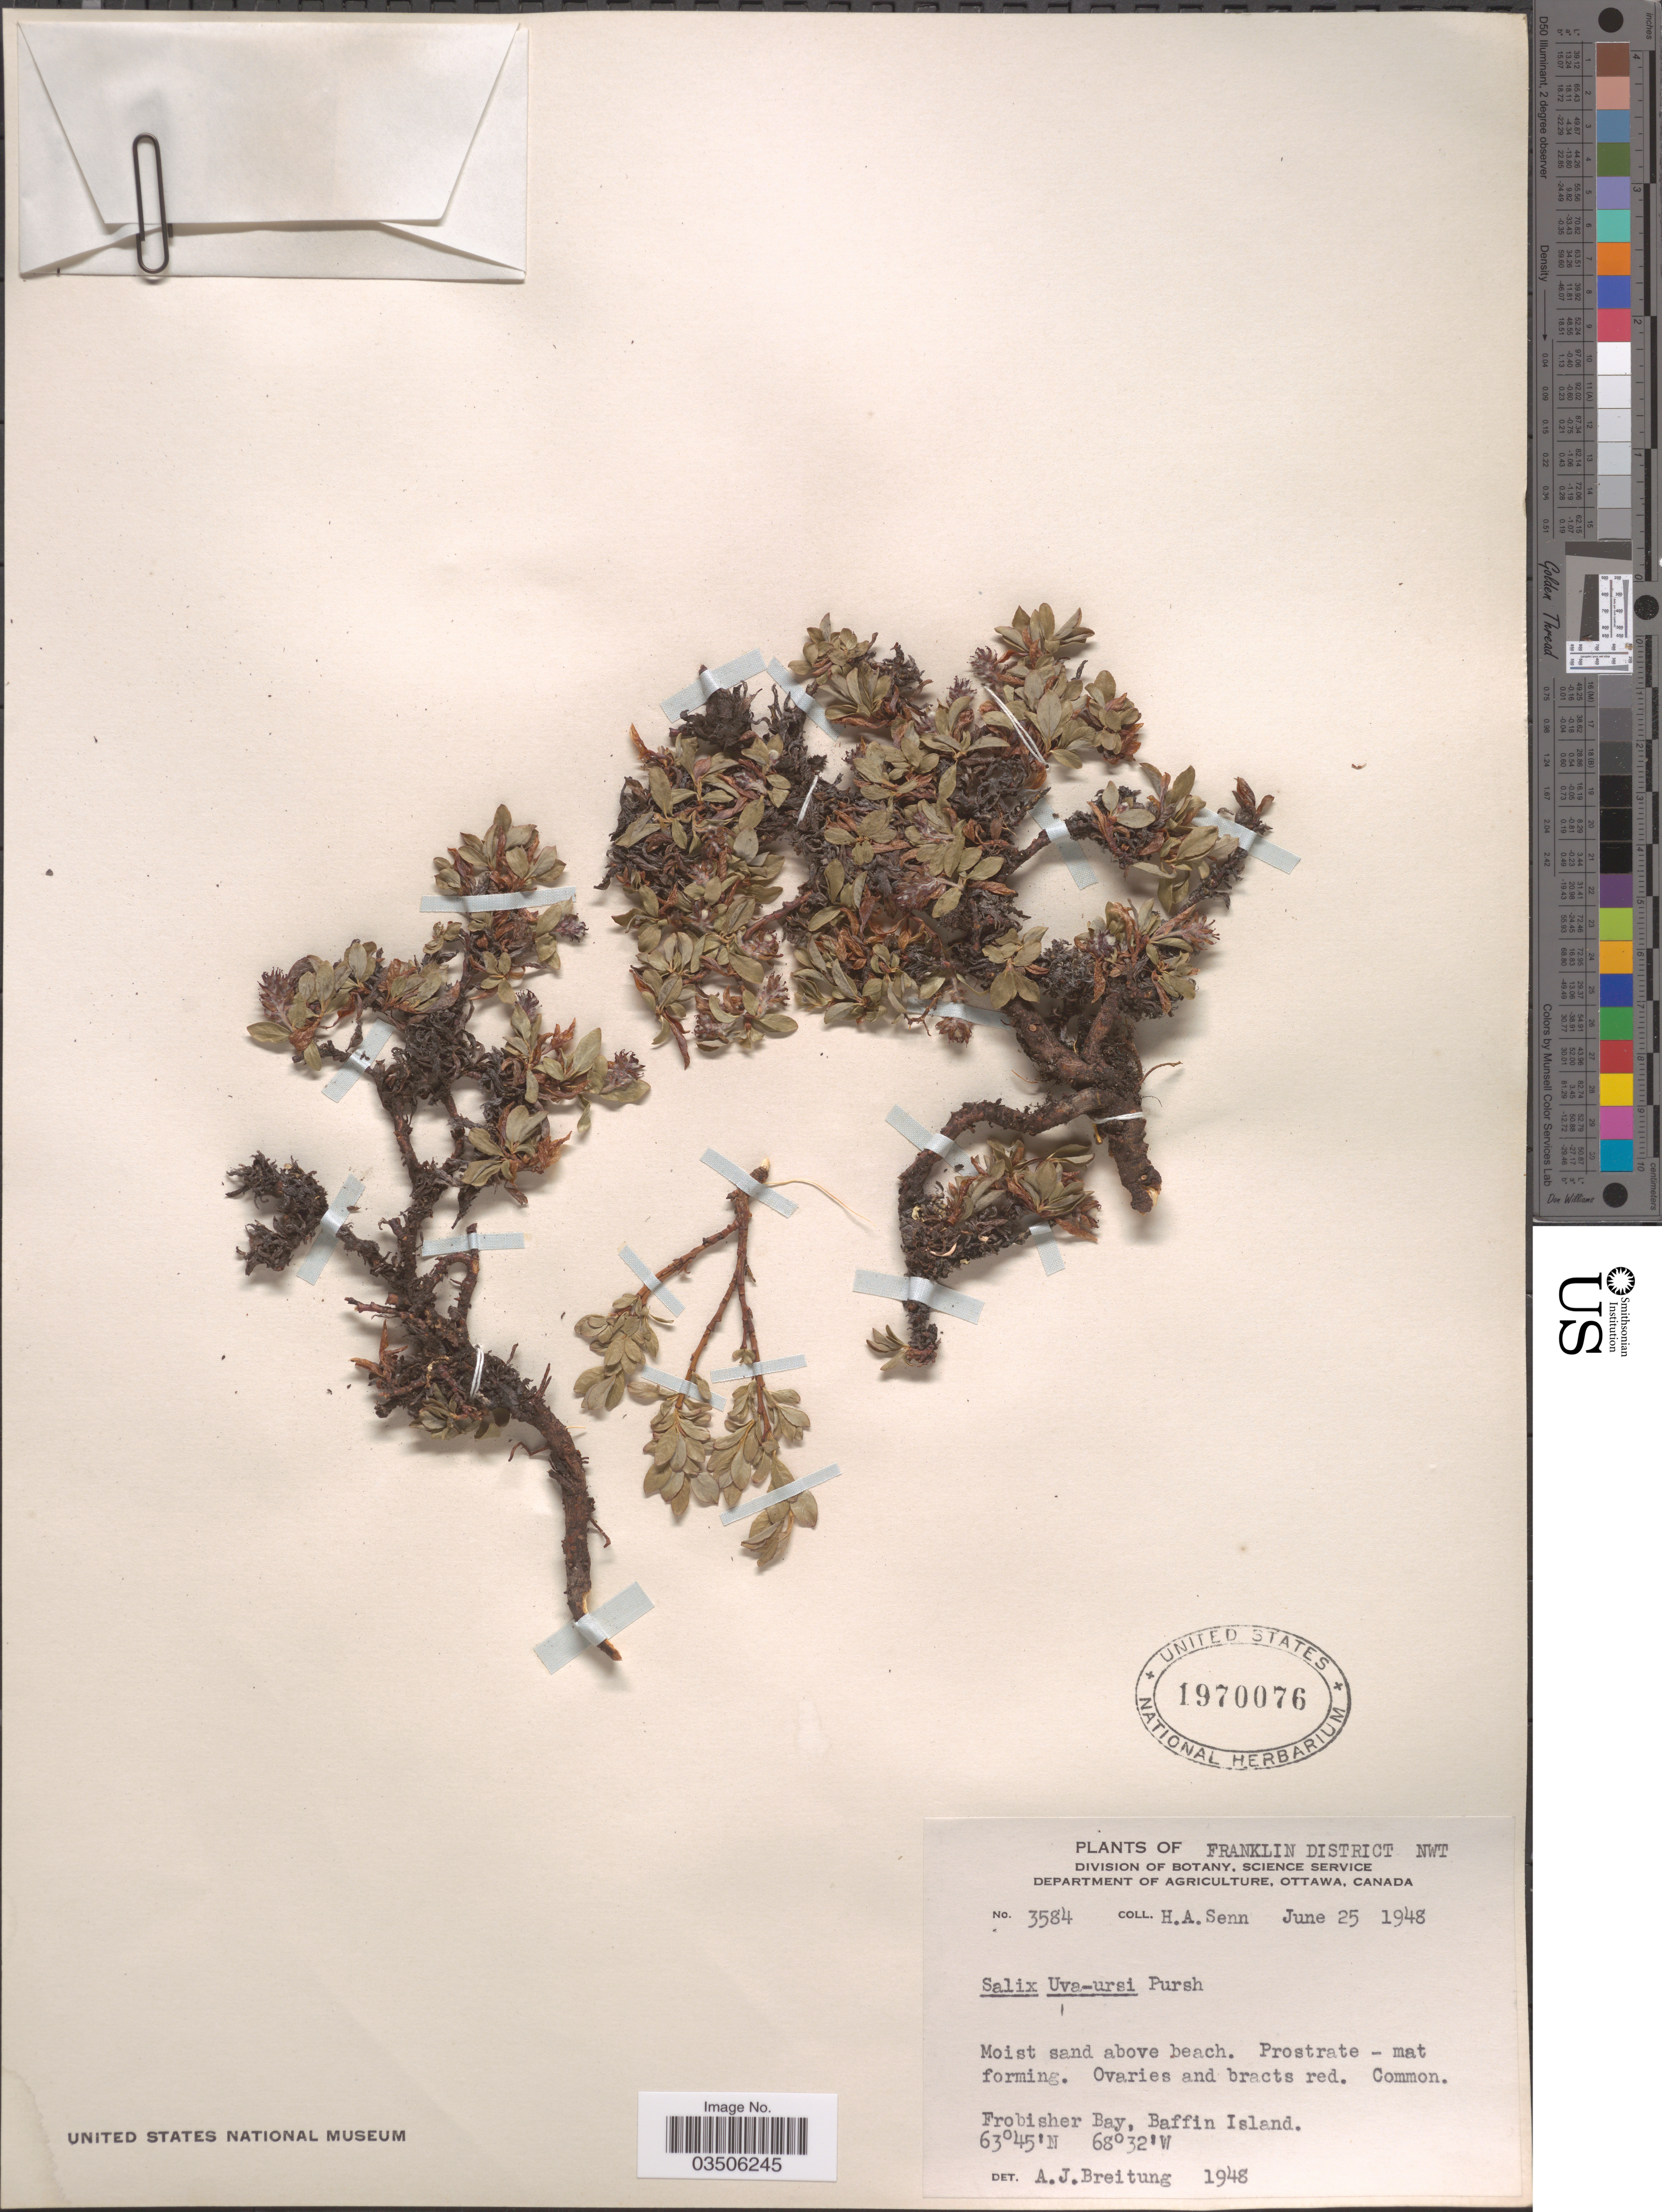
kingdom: Plantae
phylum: Tracheophyta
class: Magnoliopsida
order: Malpighiales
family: Salicaceae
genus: Salix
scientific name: Salix uva-ursi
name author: Pursh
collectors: H. Senn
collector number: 3584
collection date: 1948-06-25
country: Canada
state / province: Northwest Territories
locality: Franklin District. Frobisher Bay, Baffin Island.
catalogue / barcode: US 1970076